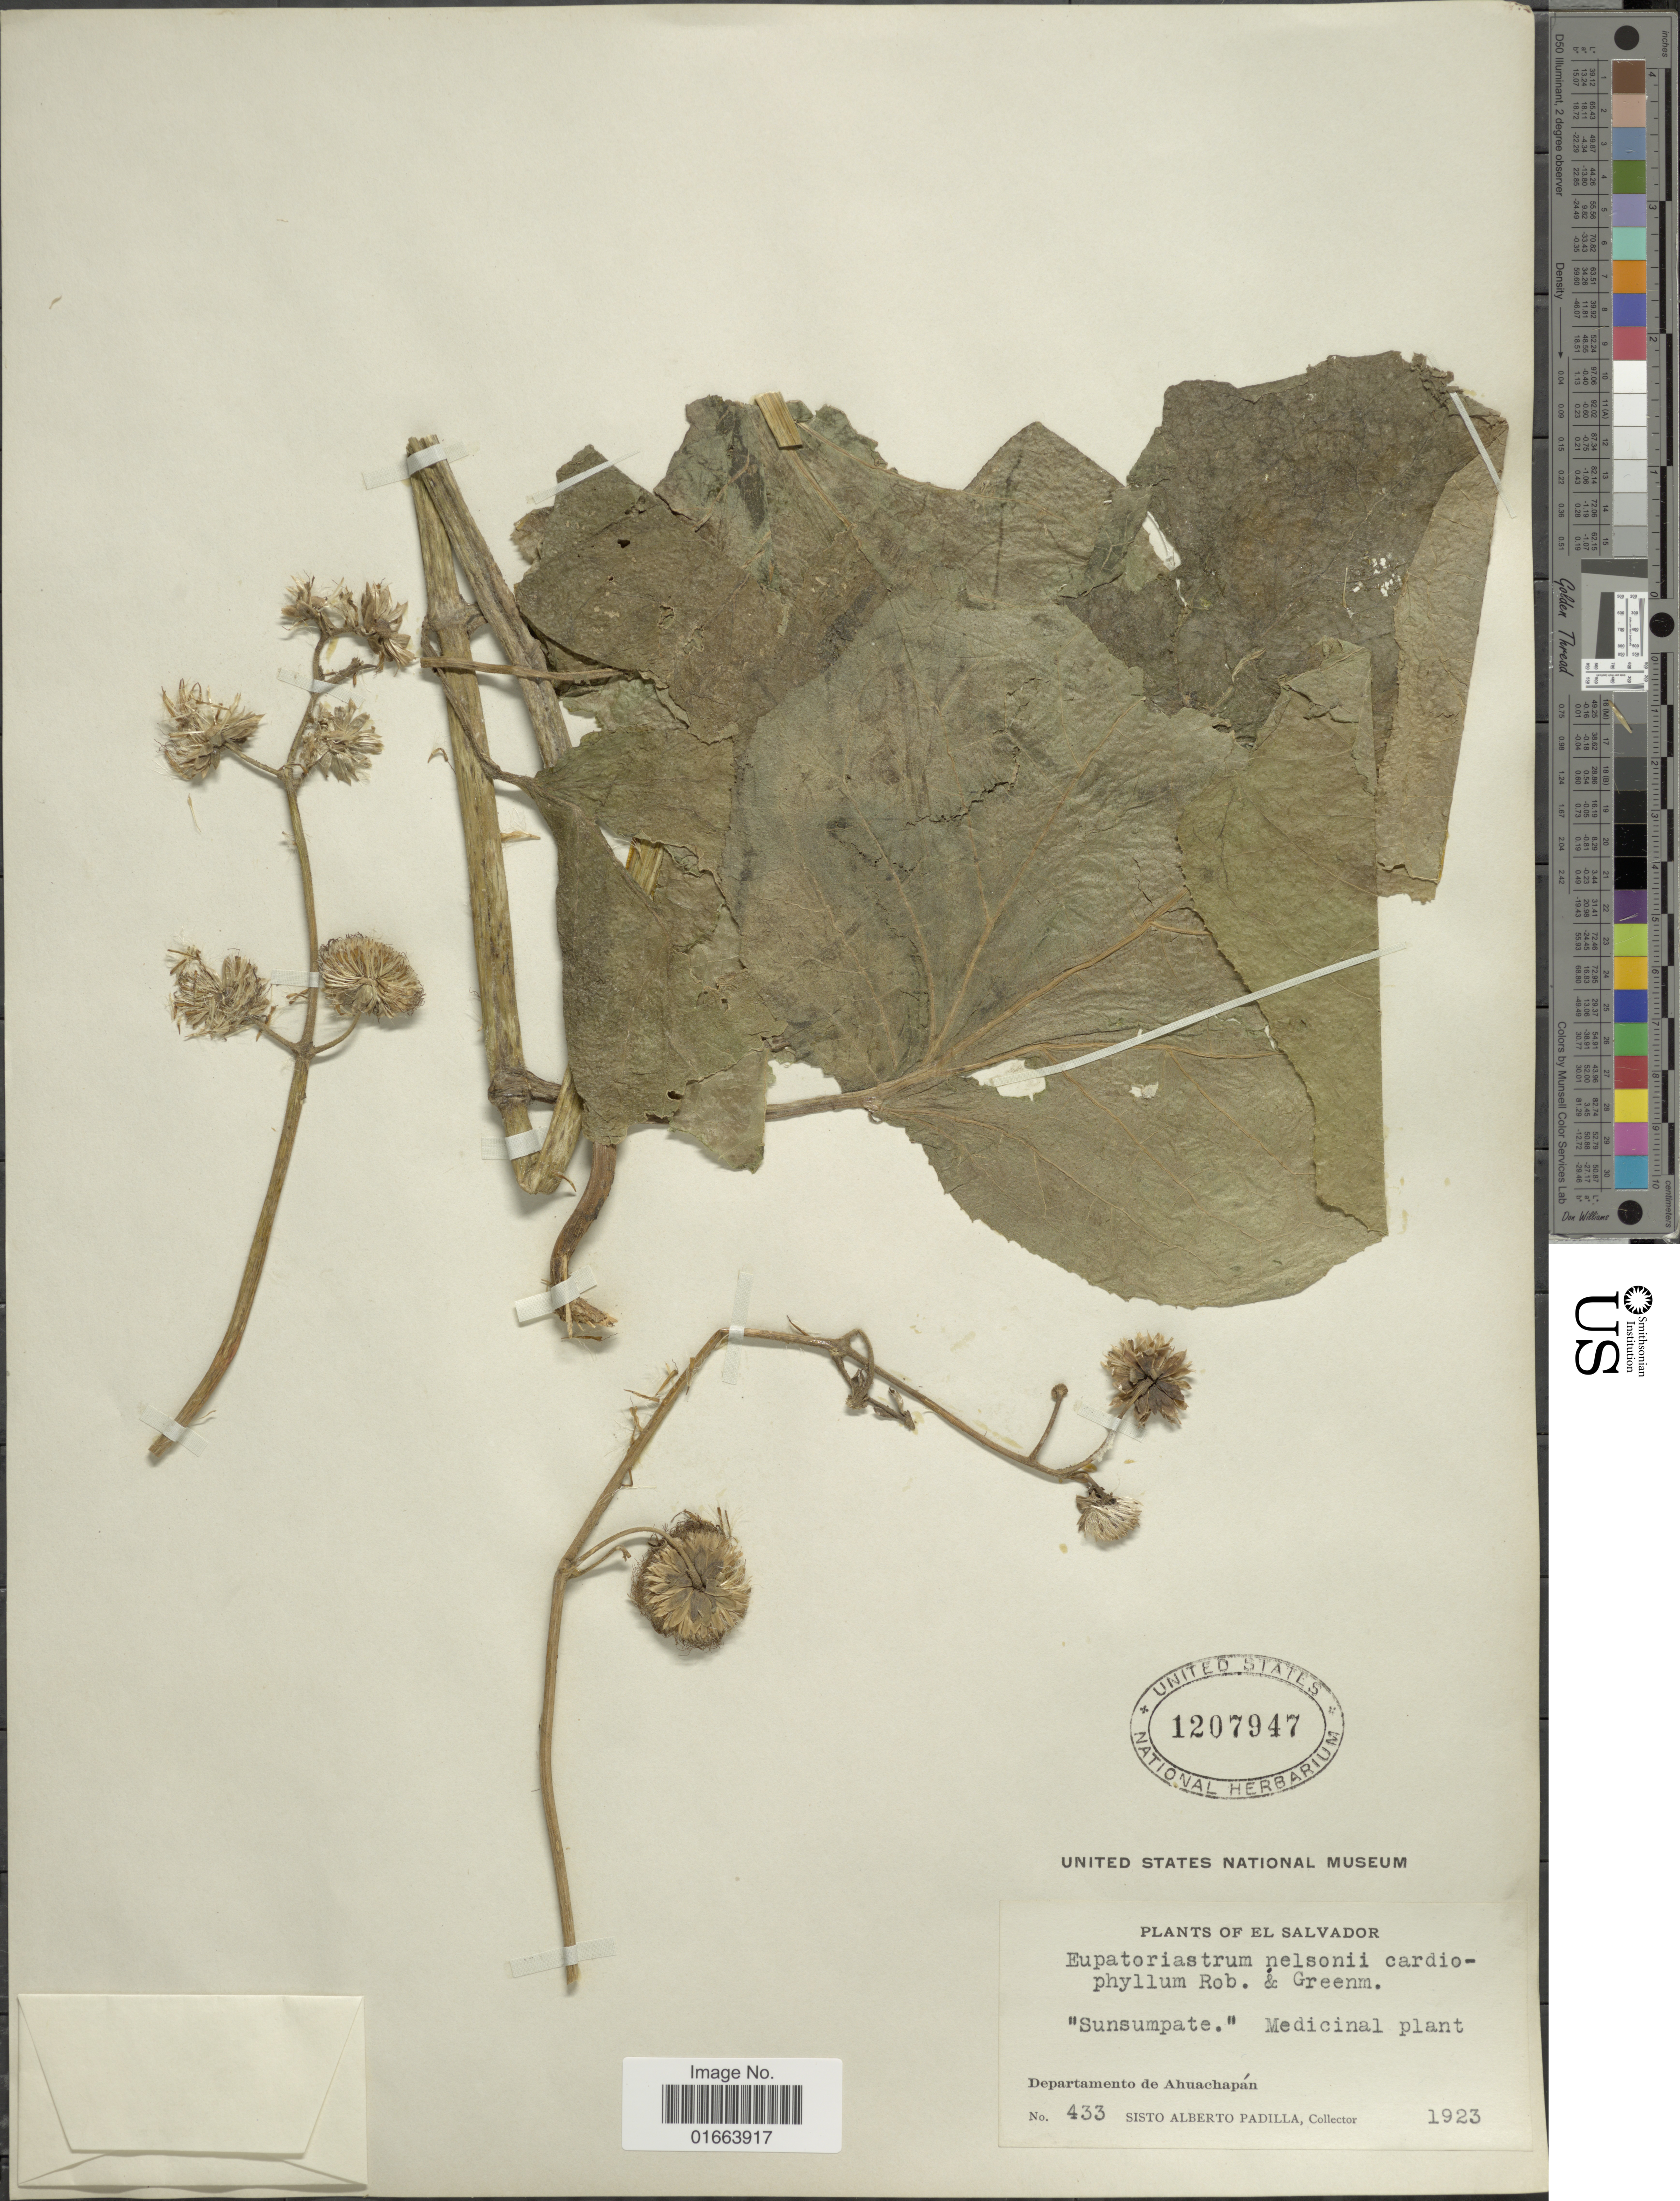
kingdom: Plantae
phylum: Tracheophyta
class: Magnoliopsida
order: Asterales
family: Asteraceae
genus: Eupatoriastrum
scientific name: Eupatoriastrum nelsonii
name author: Greenm.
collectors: S. A. Padilla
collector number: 433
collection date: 1923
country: El Salvador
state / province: Ahuachapan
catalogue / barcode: US 1207947